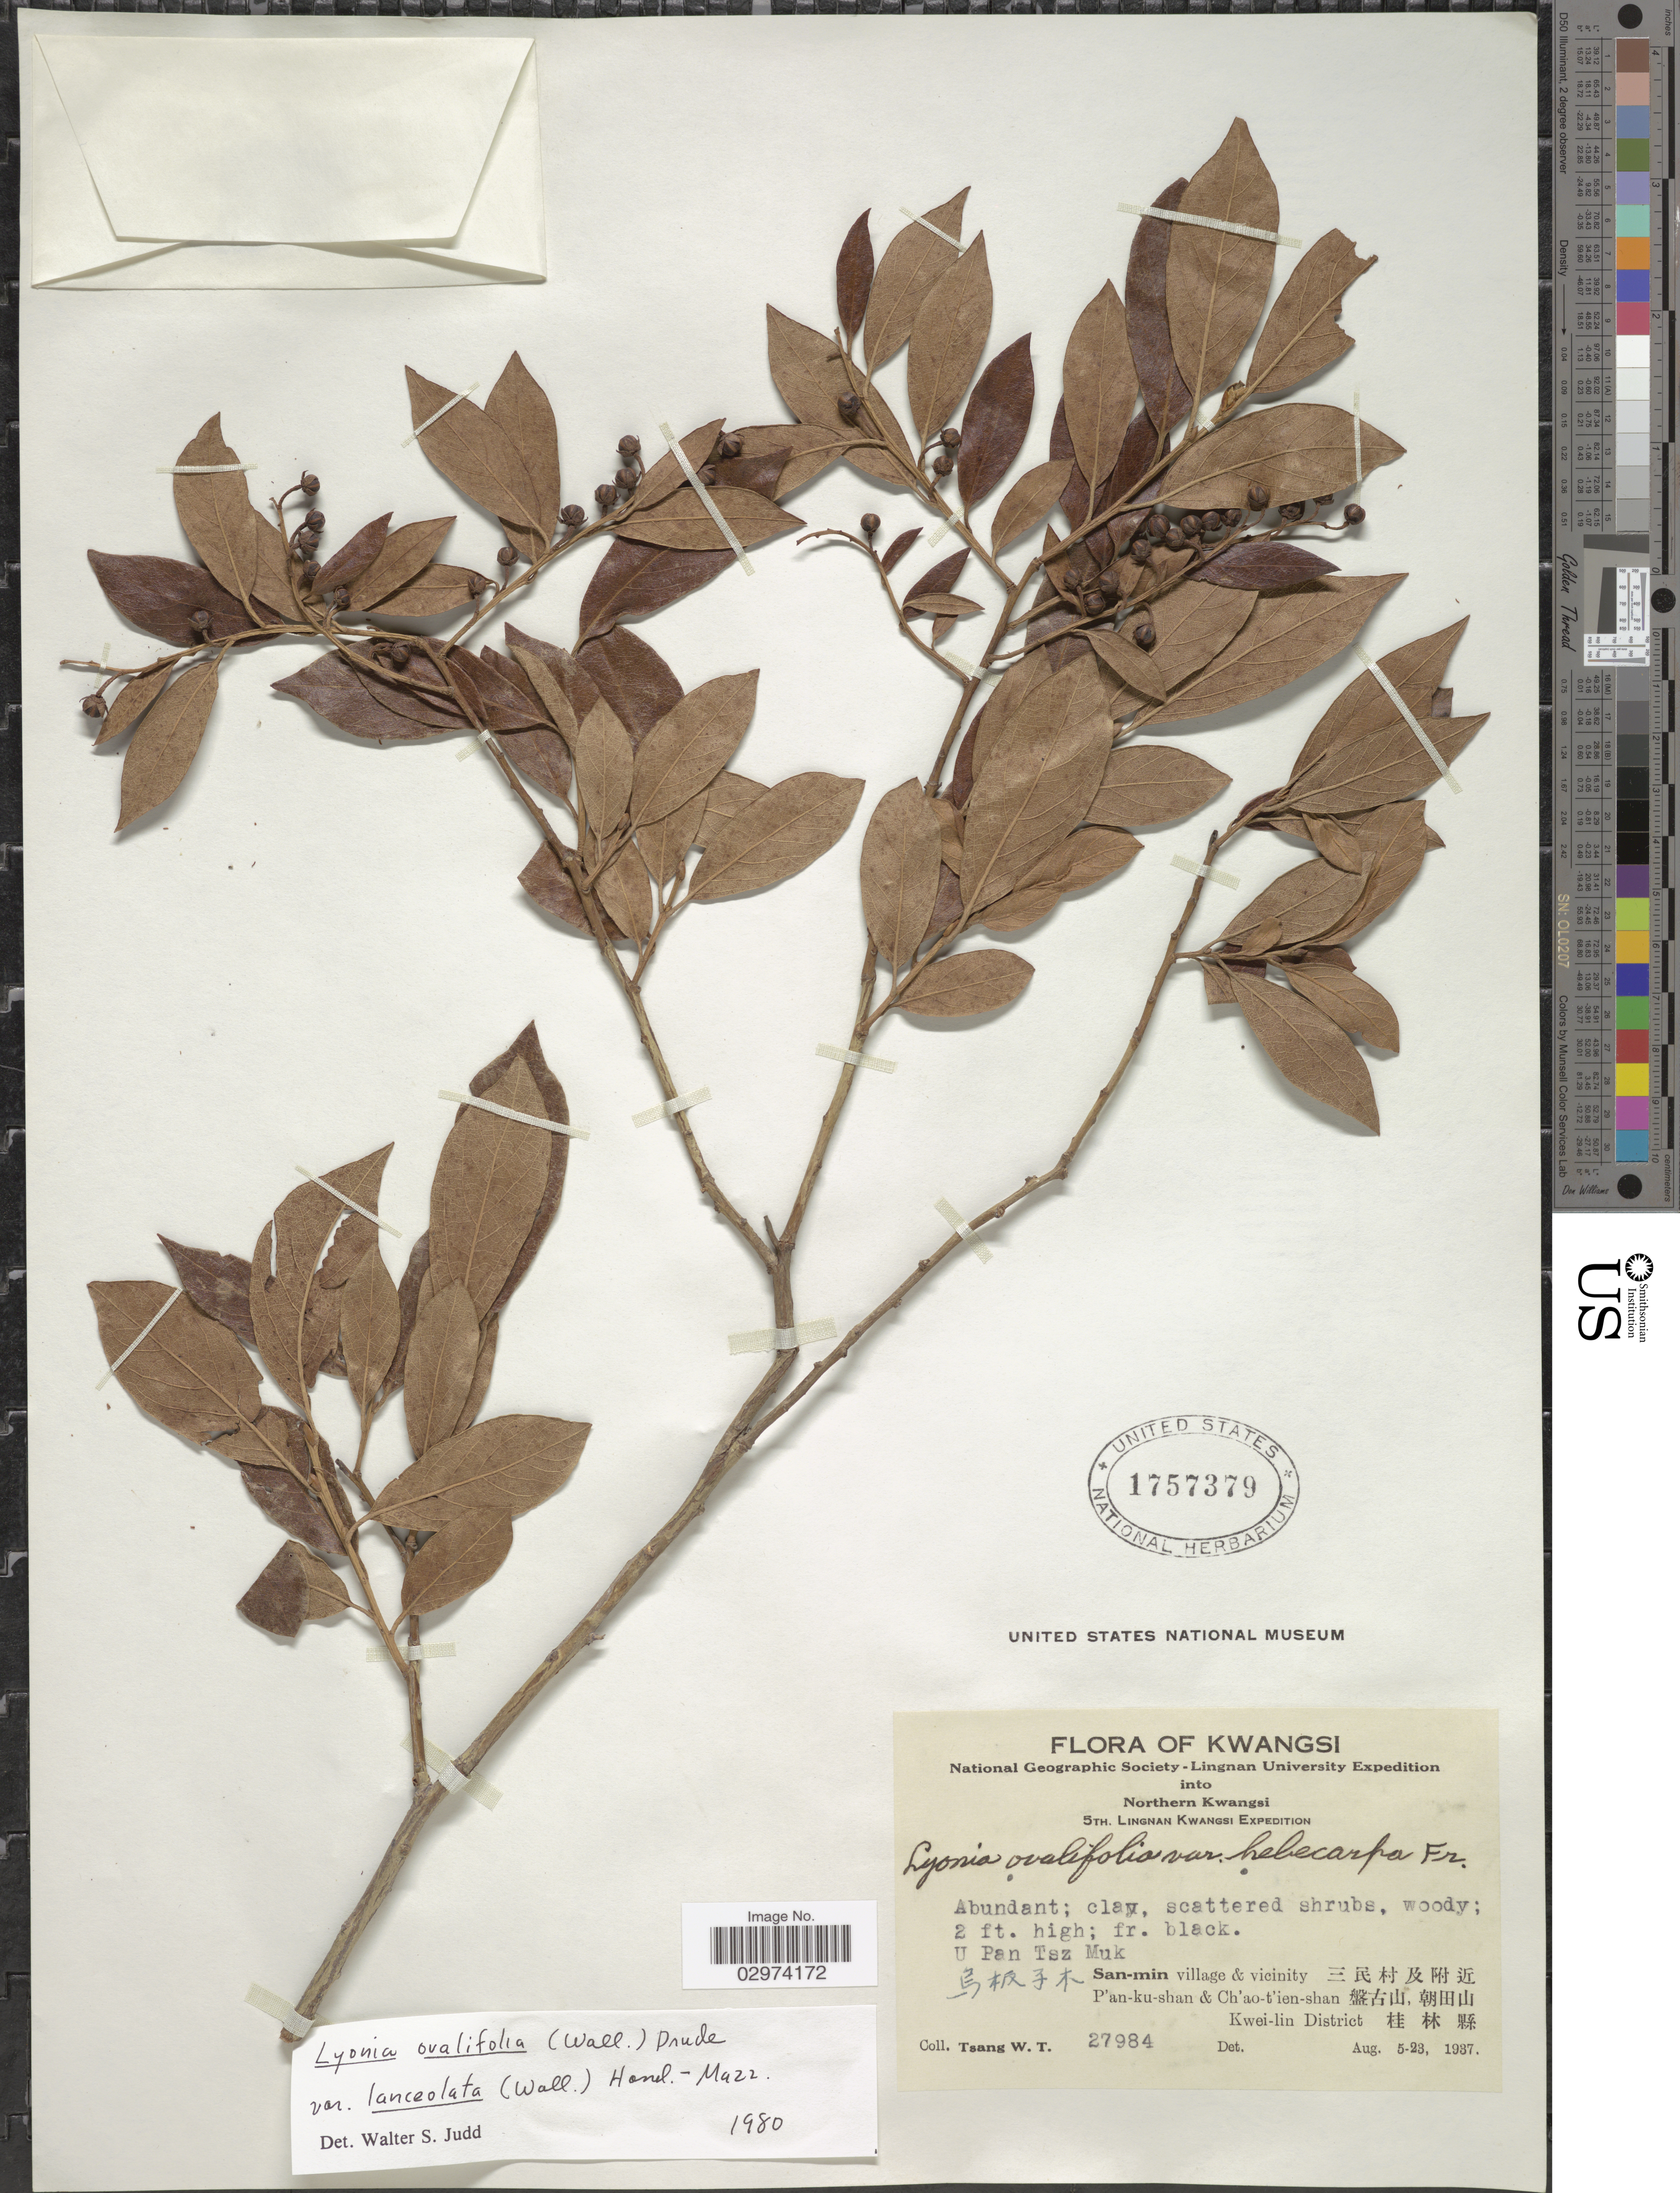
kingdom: Plantae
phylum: Tracheophyta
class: Magnoliopsida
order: Ericales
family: Ericaceae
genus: Lyonia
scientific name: Lyonia ovalifolia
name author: (Wall.) Drude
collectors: W. T. Tsang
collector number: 27984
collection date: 1937-08-05/1937-08-23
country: China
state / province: Guangxi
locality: Kwangsi. Northern Kwangsi. U Pan Tsz Muk. San-min village & vicinity X. P'an-ku-shan & Ch'ao-t'ien-shan X. Kwei-lin District X.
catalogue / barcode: US 1757379